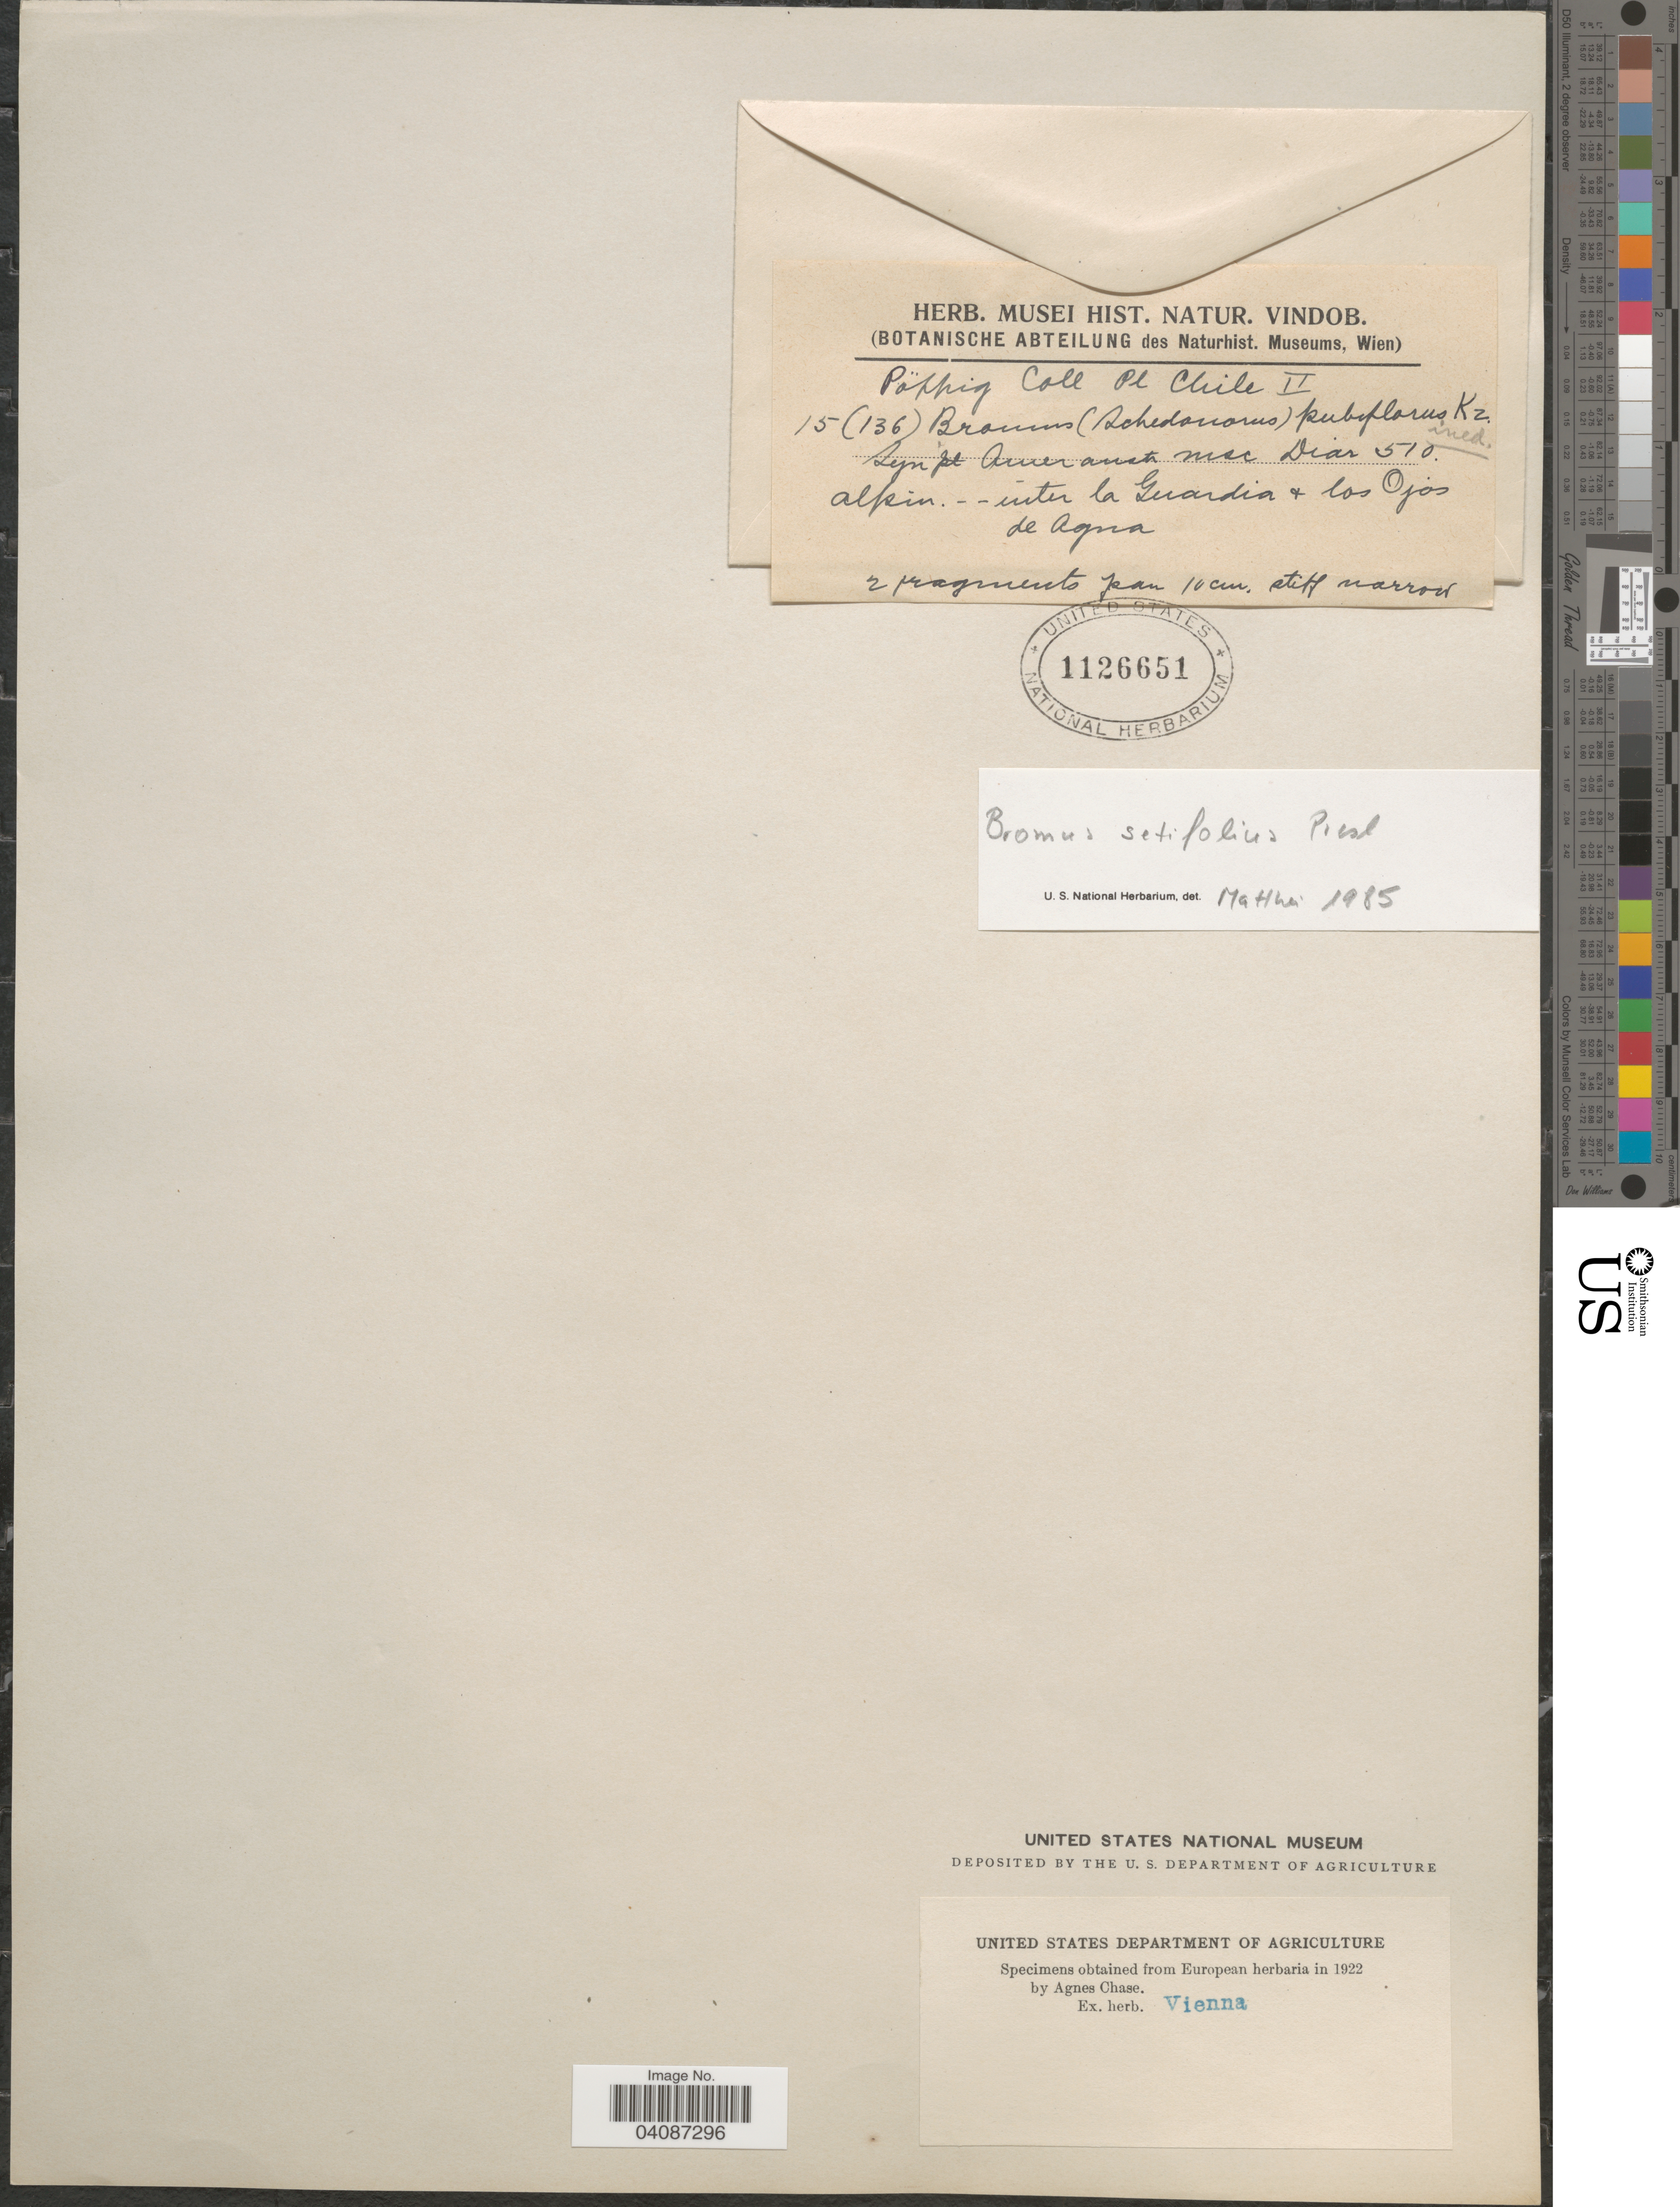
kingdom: Plantae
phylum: Tracheophyta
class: Liliopsida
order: Poales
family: Poaceae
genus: Bromus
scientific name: Bromus setifolius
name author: J. Presl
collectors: -. Poppig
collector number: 15(136)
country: Chile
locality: Inter la Guardia + los Ojos de Agna.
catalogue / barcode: US 1126651